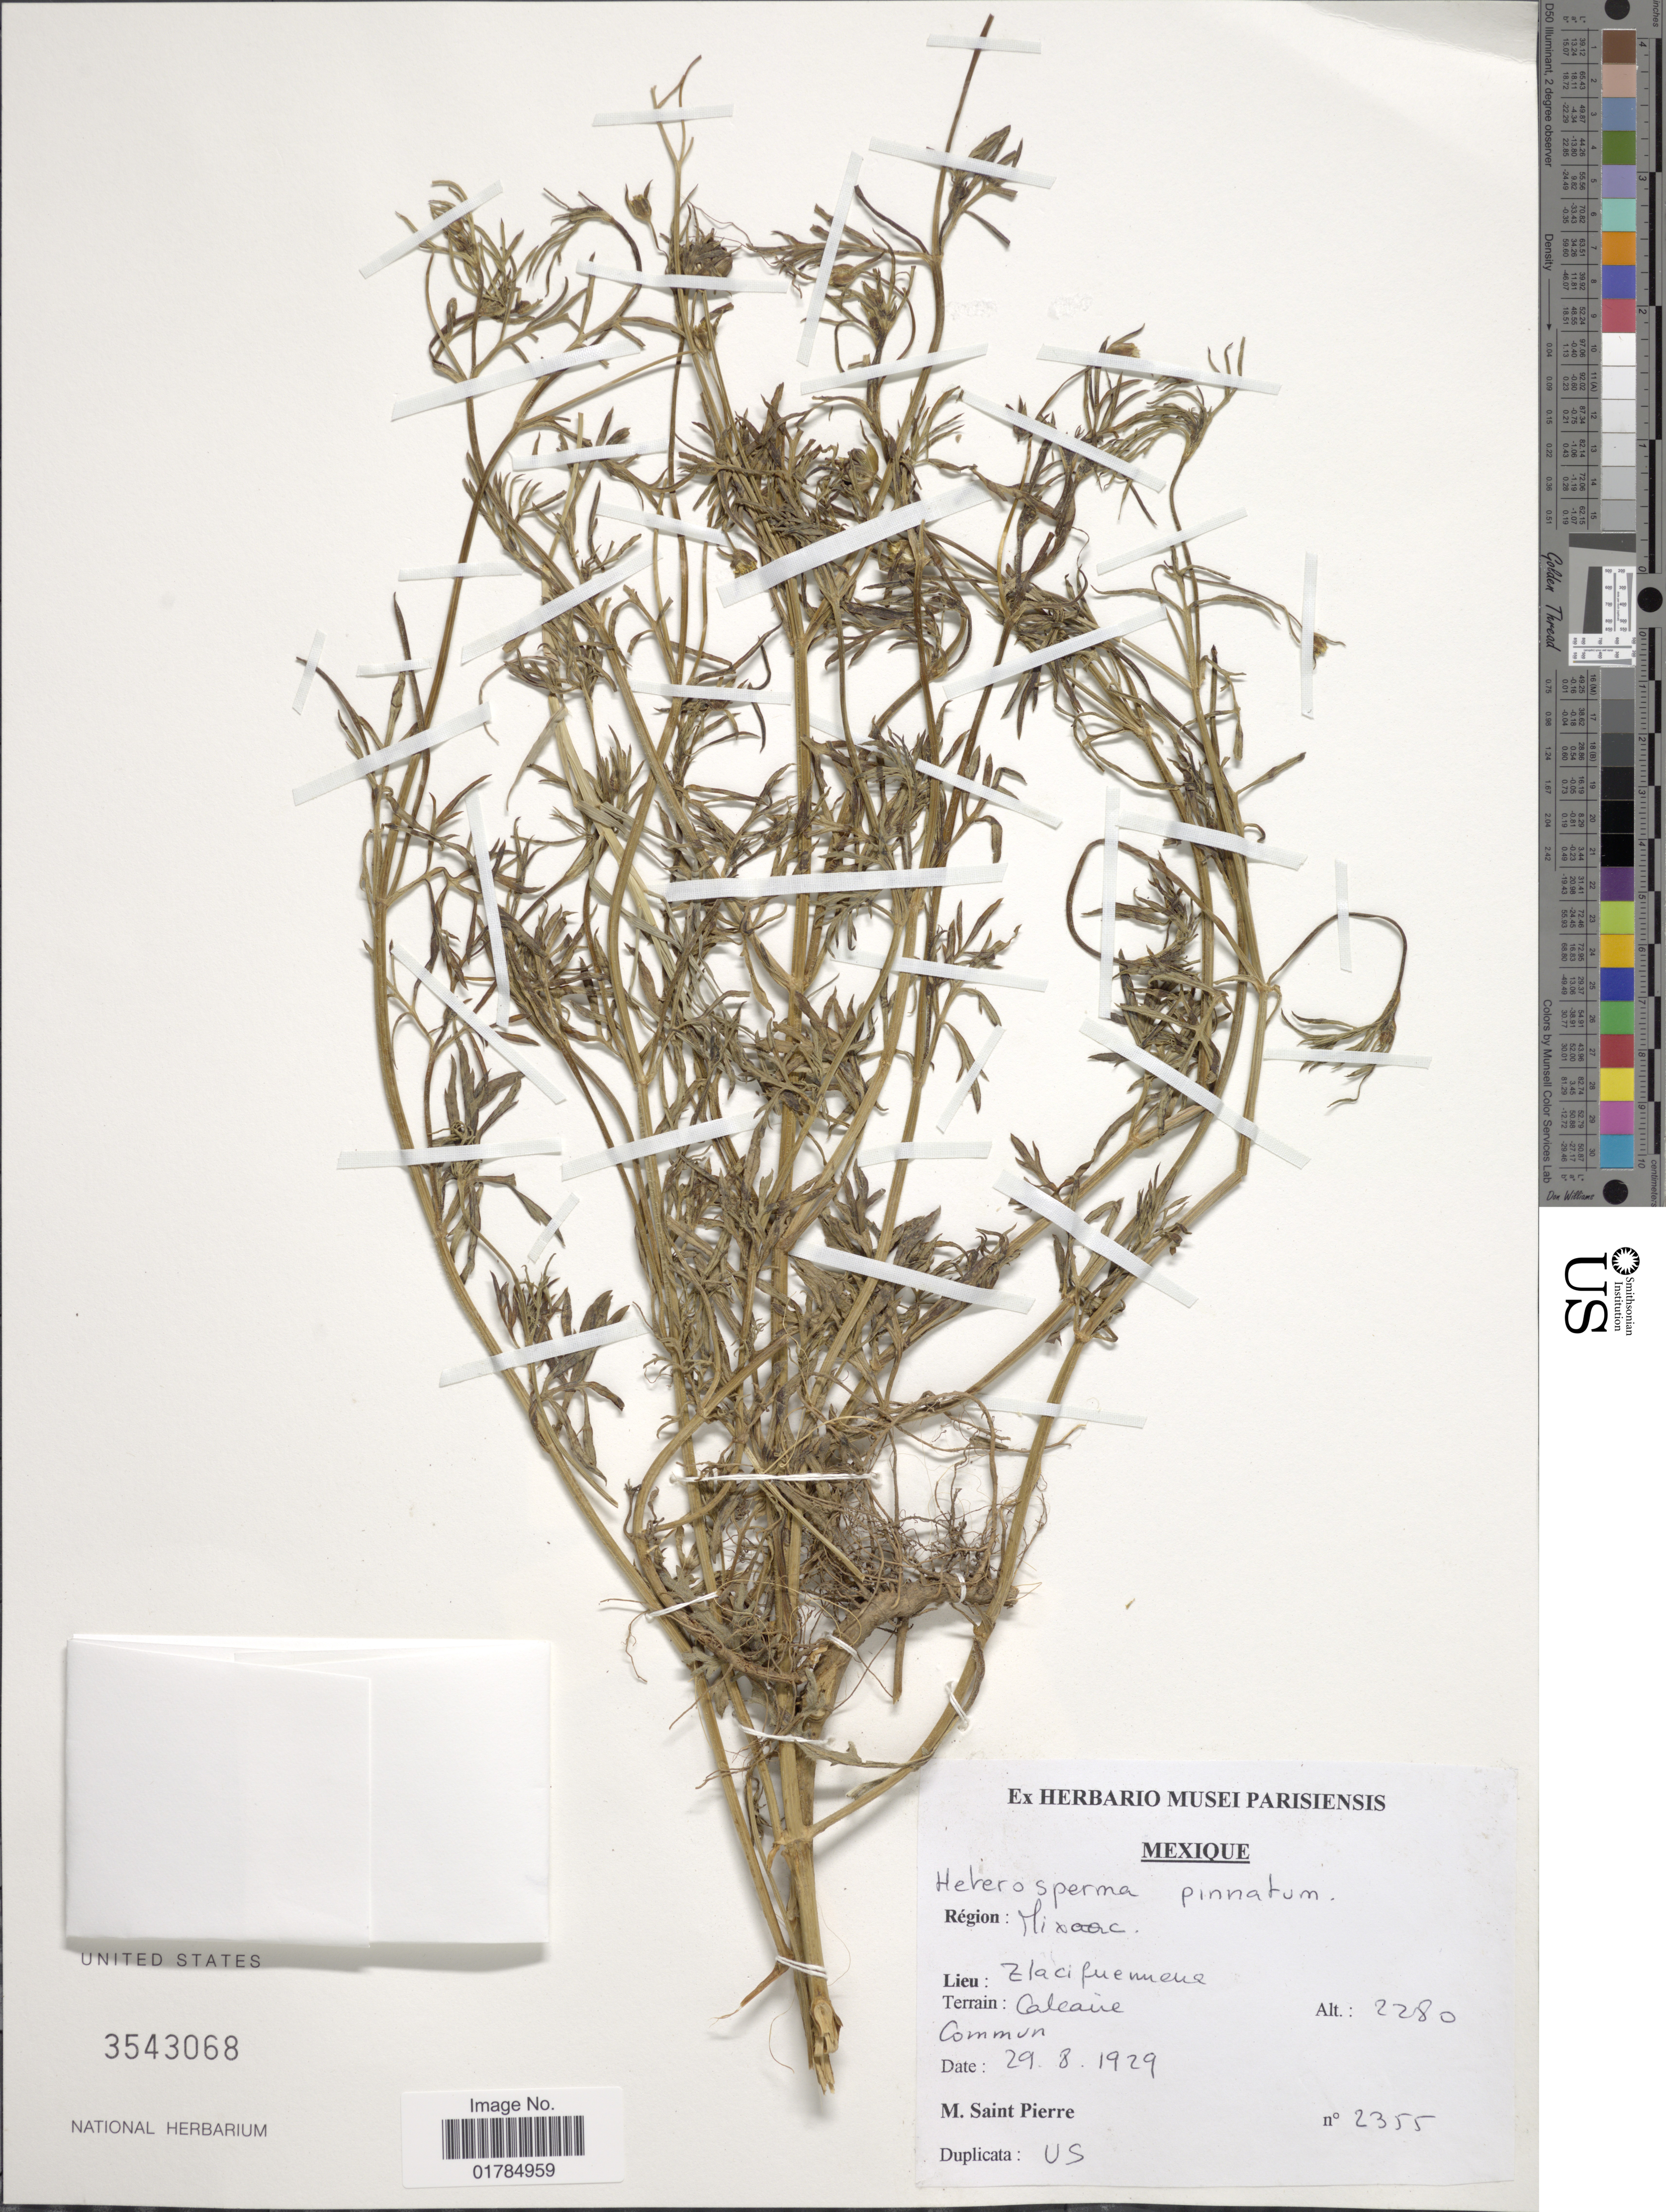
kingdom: Plantae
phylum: Tracheophyta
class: Magnoliopsida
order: Asterales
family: Asteraceae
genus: Heterosperma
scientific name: Heterosperma pinnatum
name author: Cav.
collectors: M. Saint-Pierre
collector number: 2355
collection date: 1929-08-29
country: Mexico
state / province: Michoacán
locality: Lacifuemene [interpreted]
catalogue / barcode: US 3543068